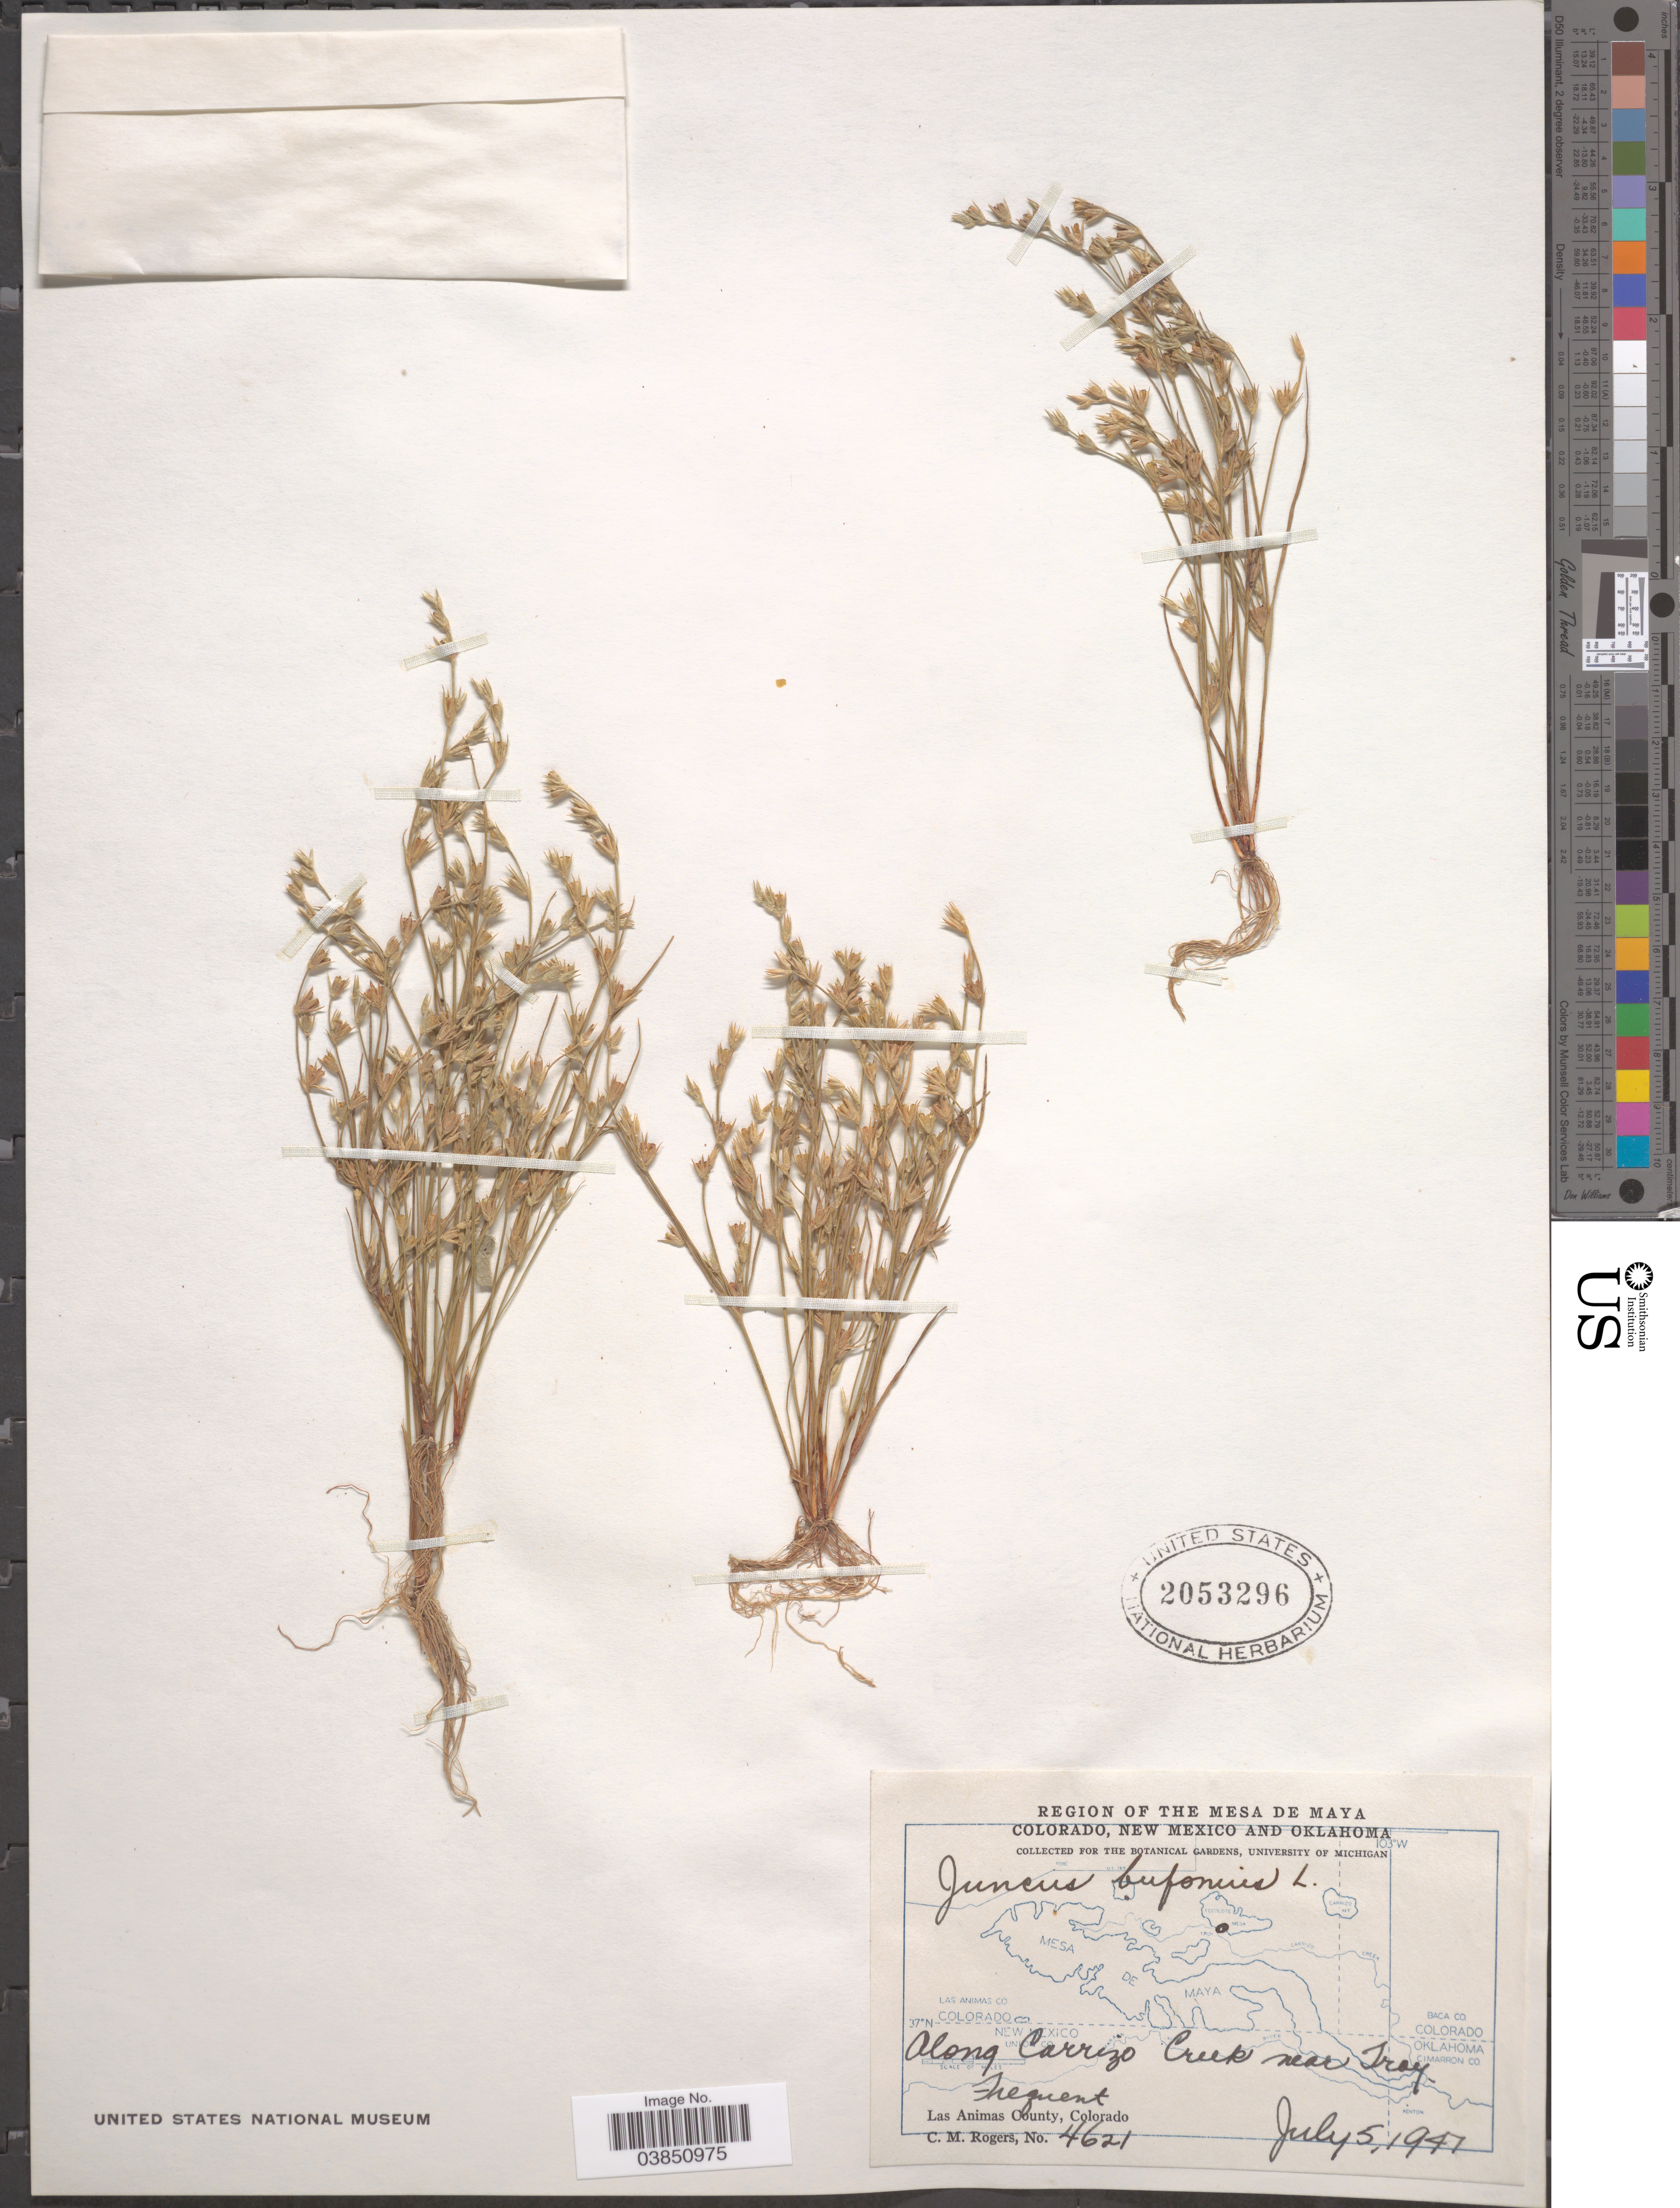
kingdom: Plantae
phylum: Tracheophyta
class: Liliopsida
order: Poales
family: Juncaceae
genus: Juncus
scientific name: Juncus bufonius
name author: L.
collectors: C. M. Rogers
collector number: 4621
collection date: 1947-07-05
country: United States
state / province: Colorado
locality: Region of the Mesa de Maya. Along Carrizo Creek near Troy. Las Animas County.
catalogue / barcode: US 2053296